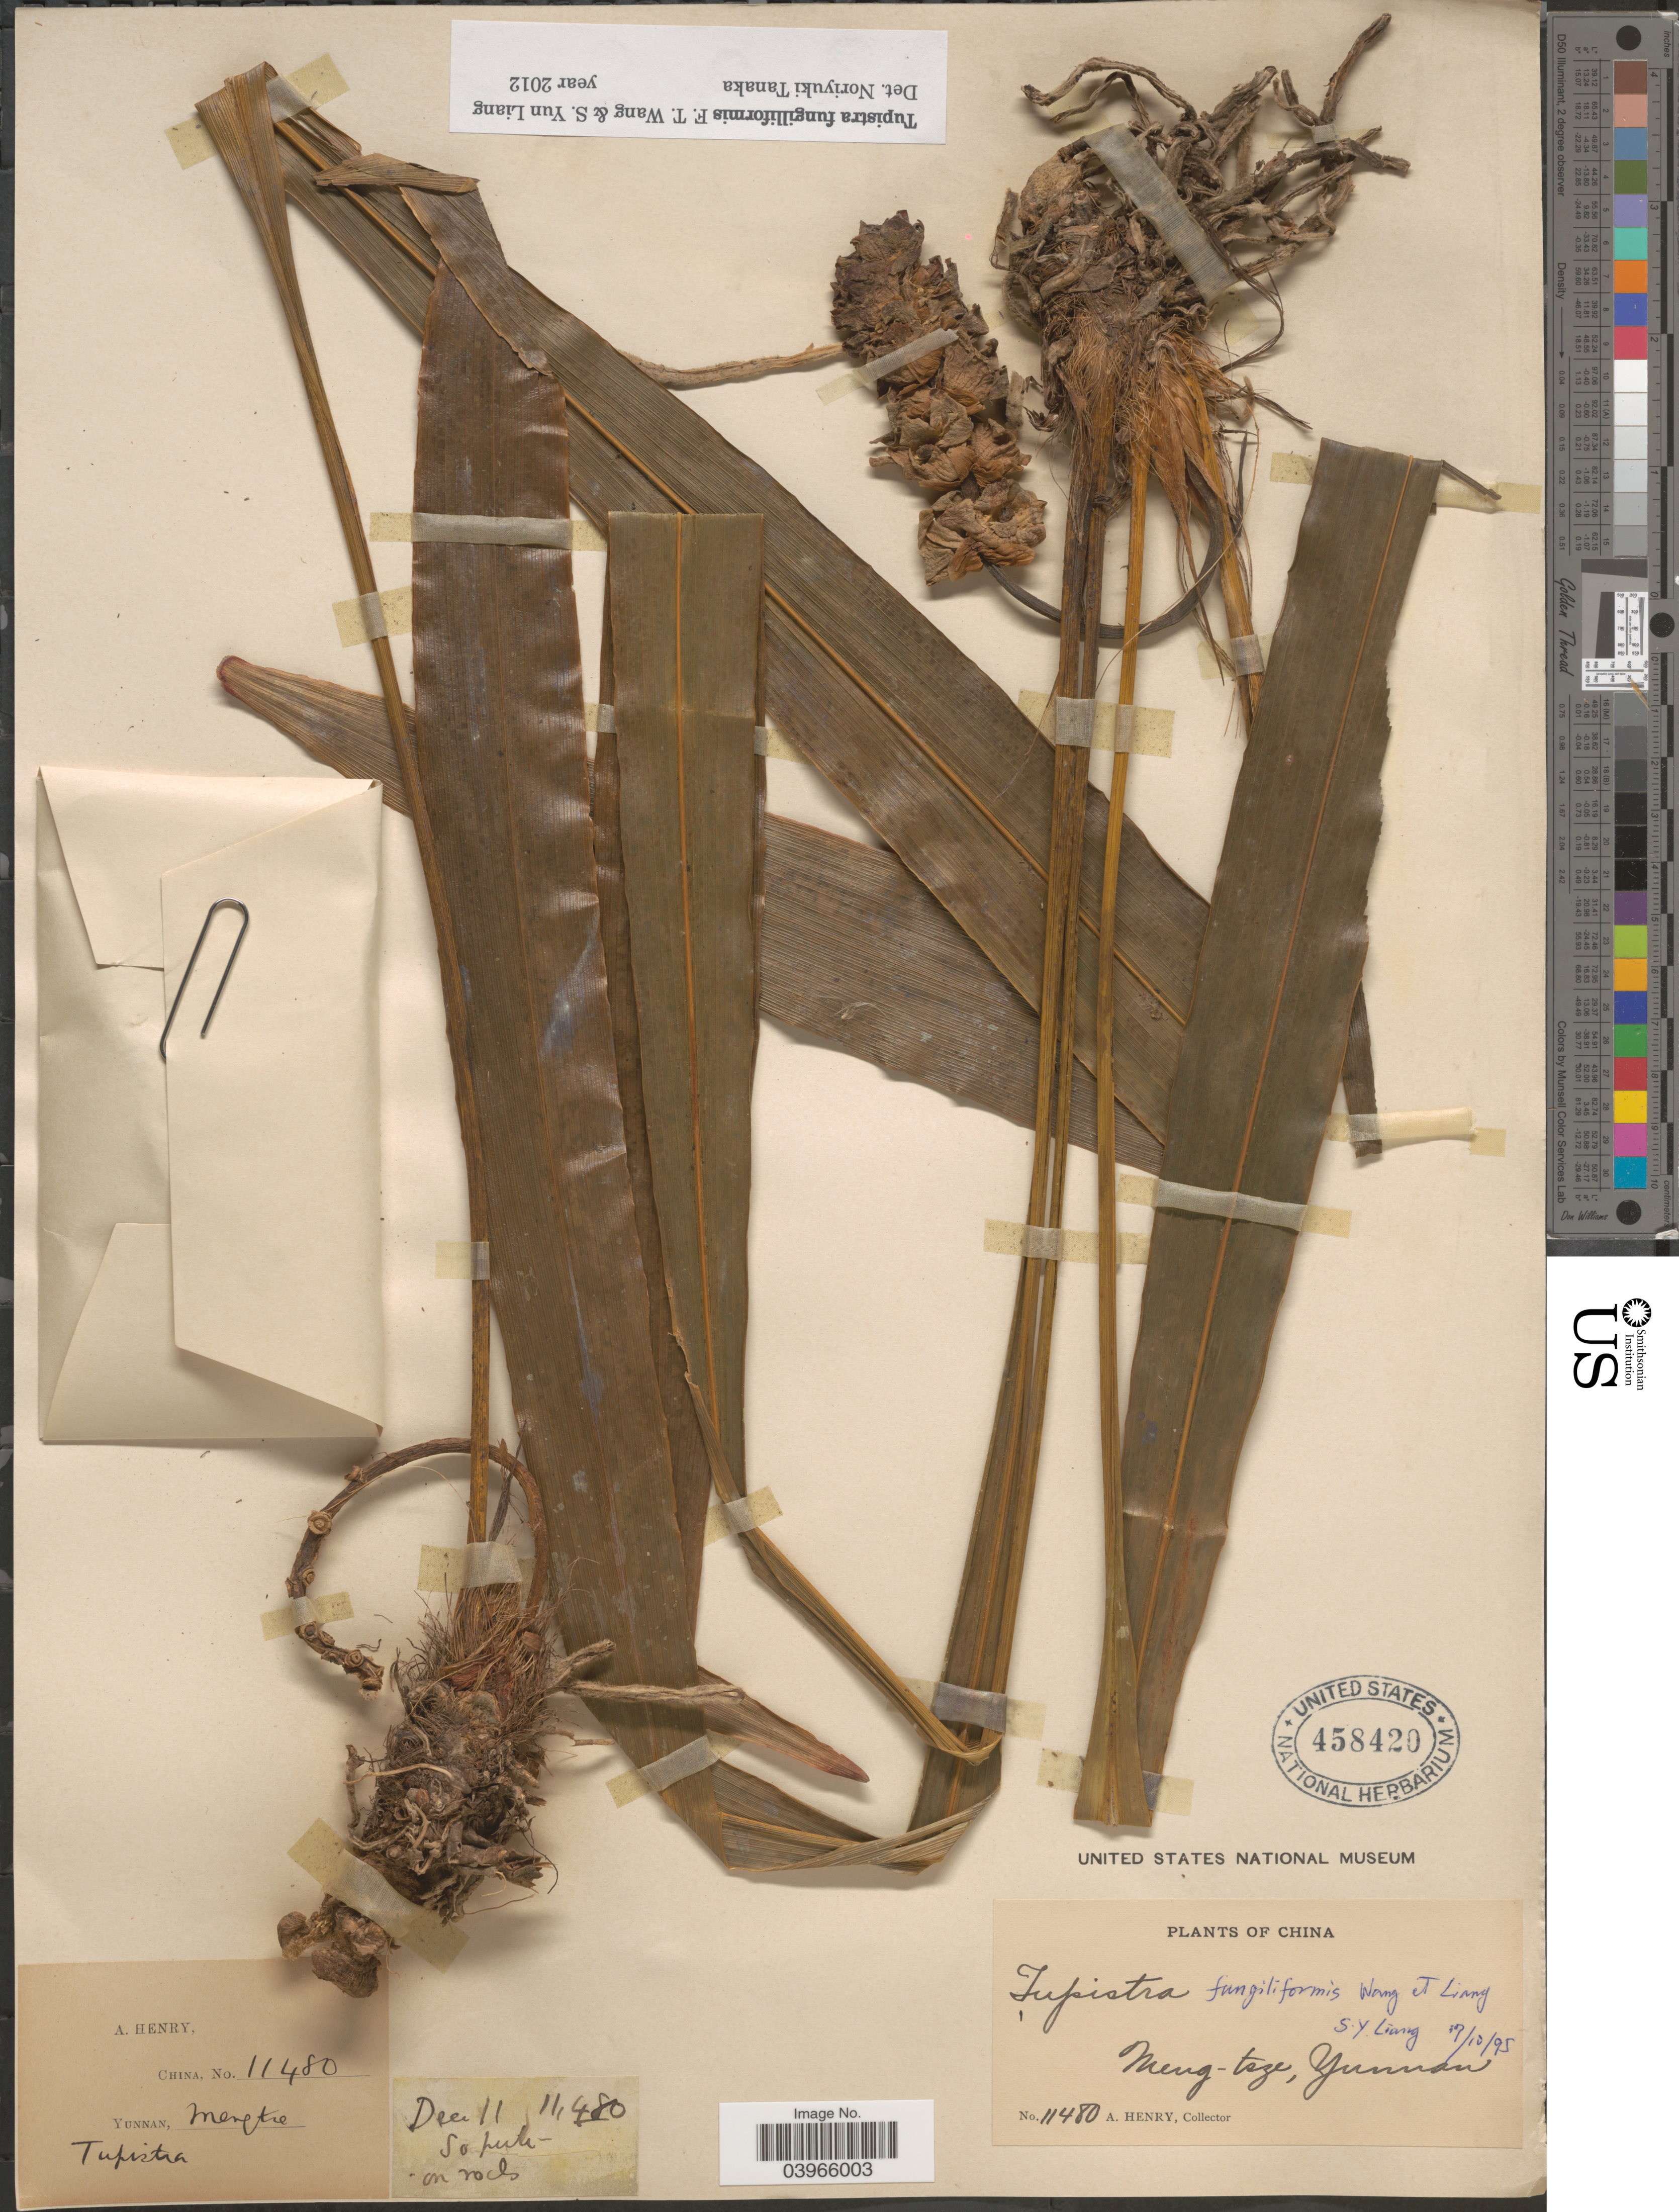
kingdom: Plantae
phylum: Tracheophyta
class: Liliopsida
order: Asparagales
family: Asparagaceae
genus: Tupistra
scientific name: Tupistra fungilliformis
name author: F.T. Wang & Liang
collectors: A. Henry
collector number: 11480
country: China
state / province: Yunnan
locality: Meng-tsze.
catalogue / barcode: US 458420